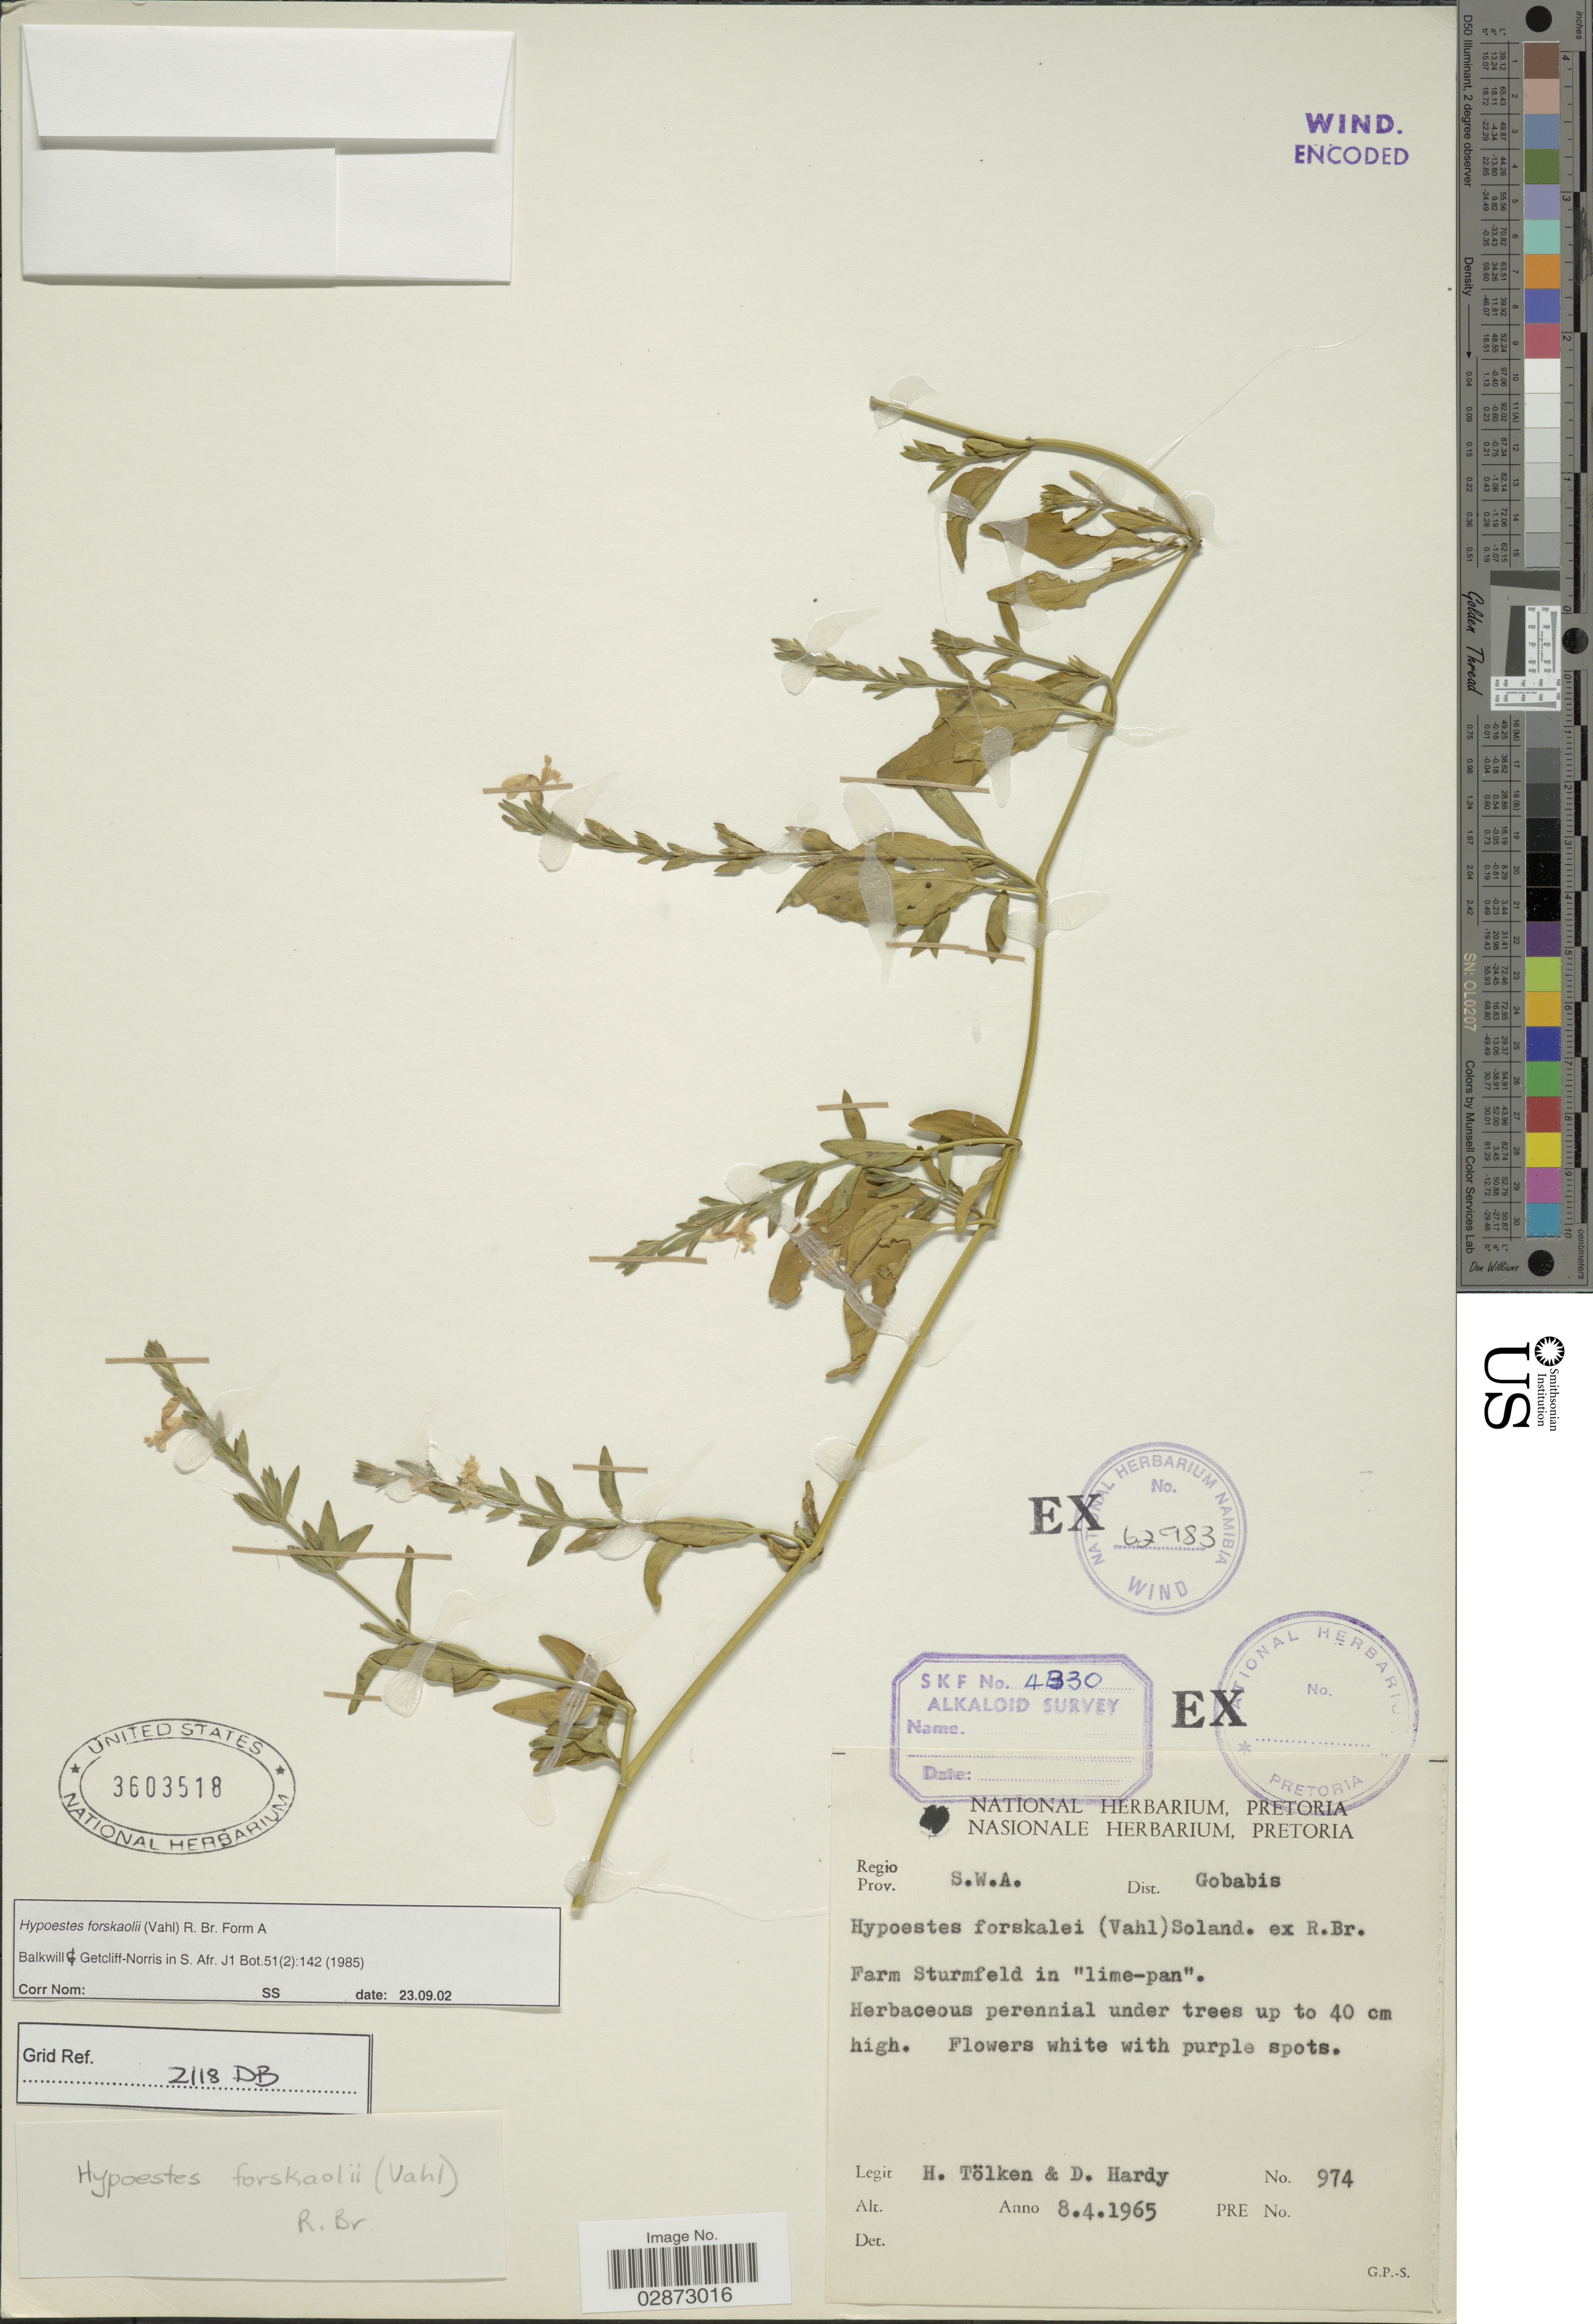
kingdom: Plantae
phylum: Tracheophyta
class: Magnoliopsida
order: Lamiales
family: Acanthaceae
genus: Hypoestes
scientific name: Hypoestes forsskaolii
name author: (Vahl) R. Br.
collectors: H. R. Tölken & D. Hardy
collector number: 974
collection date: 1965-04-08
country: Namibia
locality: Regio Prov. S.W.A. Dist. Gobabis. Farm Sturmfeld.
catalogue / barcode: US 3603518